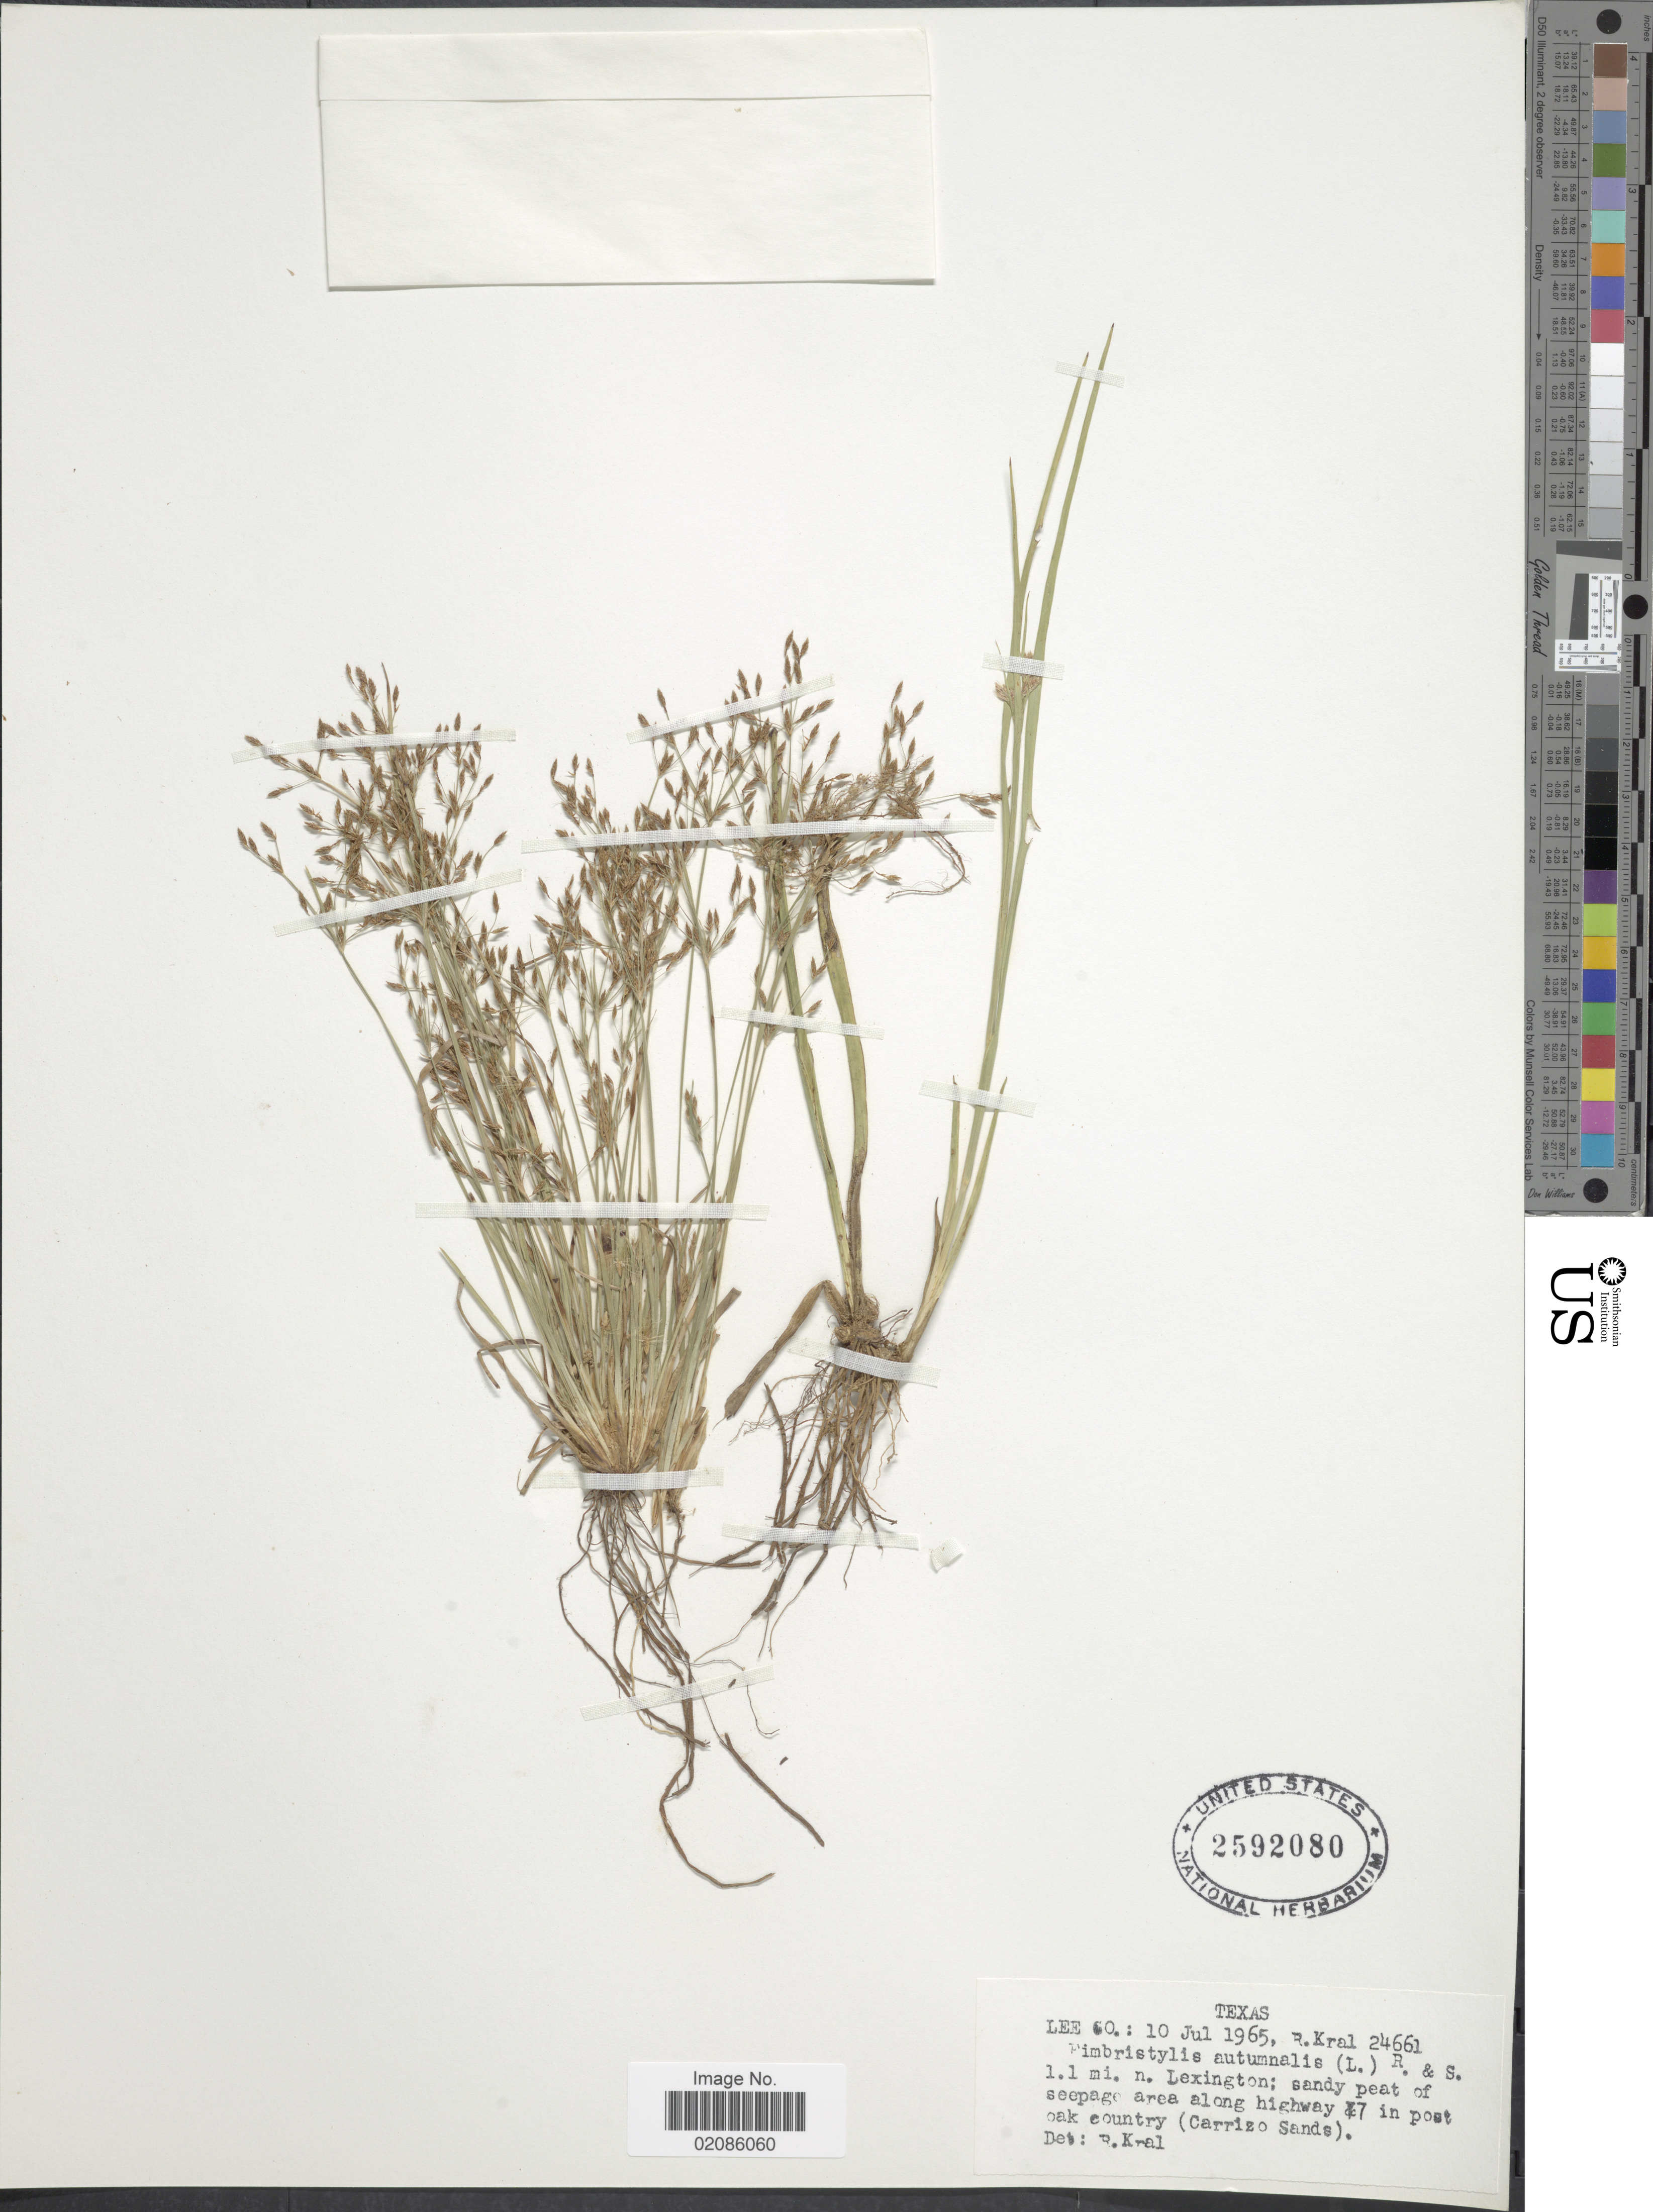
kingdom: Plantae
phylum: Tracheophyta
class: Liliopsida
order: Poales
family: Cyperaceae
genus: Fimbristylis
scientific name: Fimbristylis autumnalis (L.) Roem. & Schult.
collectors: R. Kral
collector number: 24661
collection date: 1965-07-10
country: United States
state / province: Texas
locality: Lee Co. 1.1 mi. n. Lexington: sandy peat of seepage area along highway 17 in post oak country (Carrizo Sands)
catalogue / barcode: US 2592080